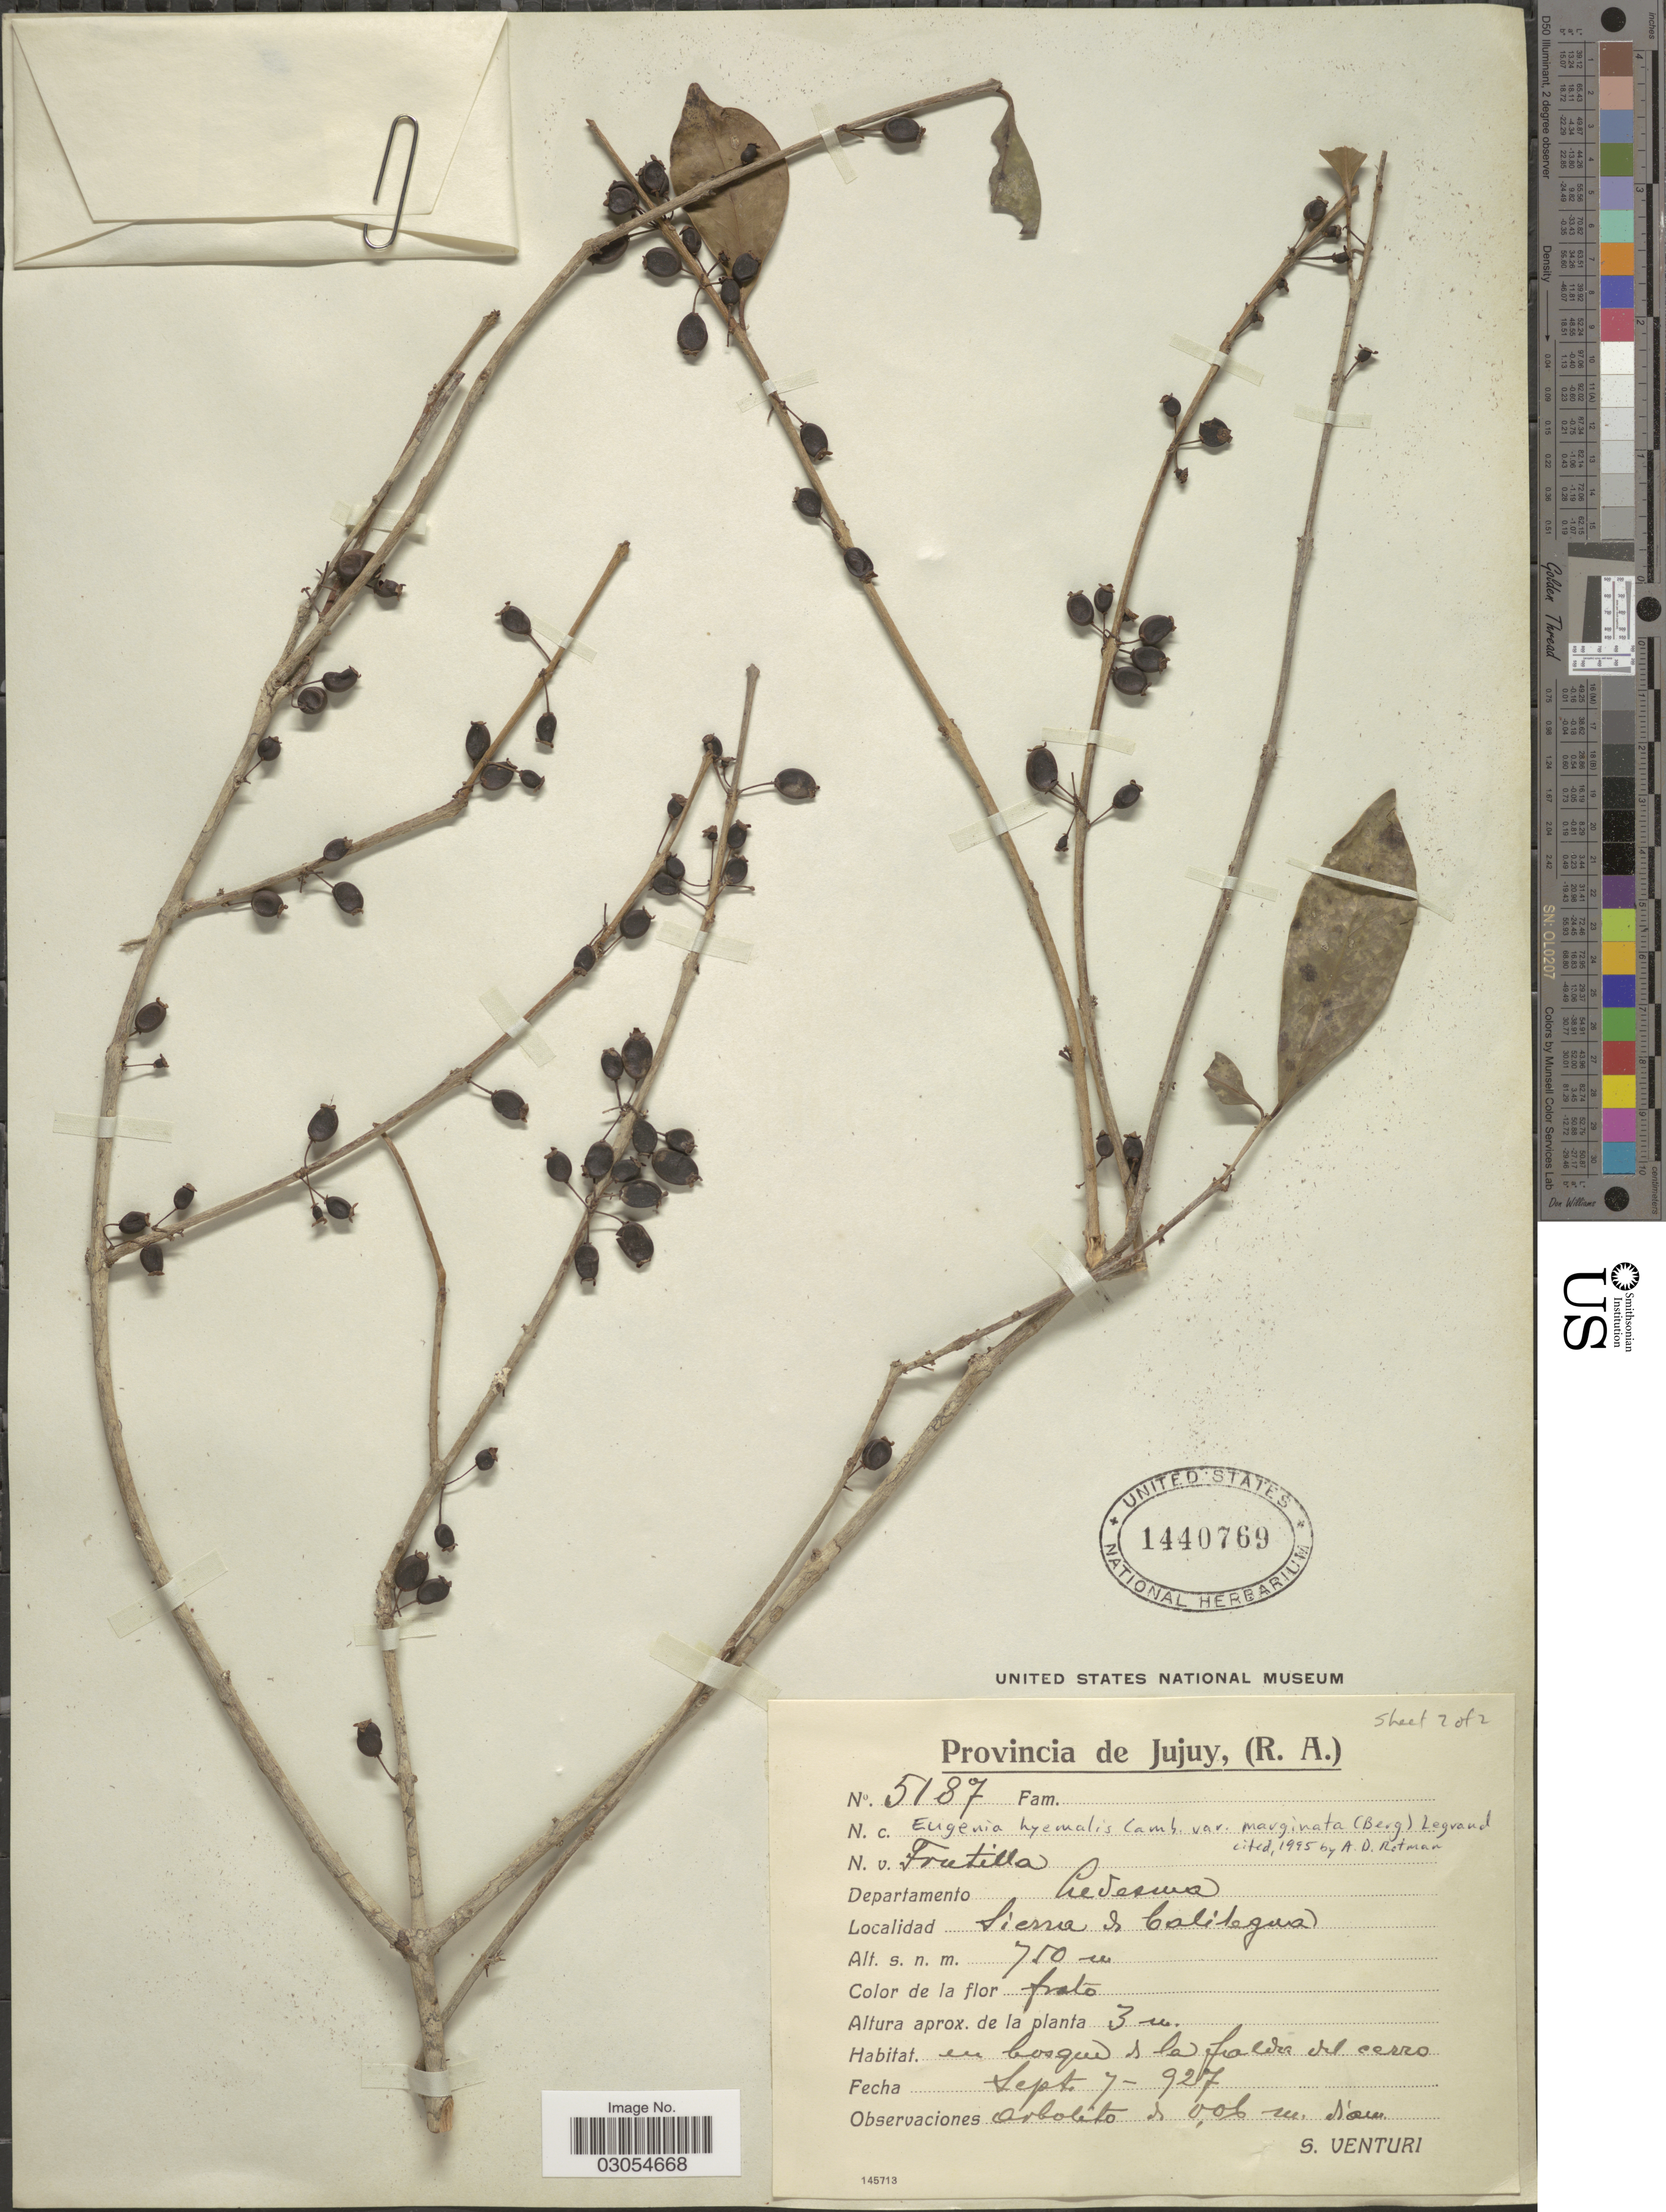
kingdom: Plantae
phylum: Tracheophyta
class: Magnoliopsida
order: Myrtales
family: Myrtaceae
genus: Eugenia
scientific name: Eugenia hiemalis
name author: Cambess.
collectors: S. Venturi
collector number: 5187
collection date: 1927-09-07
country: Argentina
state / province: Jujuy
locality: Departamento Ledesma. Sierra de Calilegua.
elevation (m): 750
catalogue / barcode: US 1440769